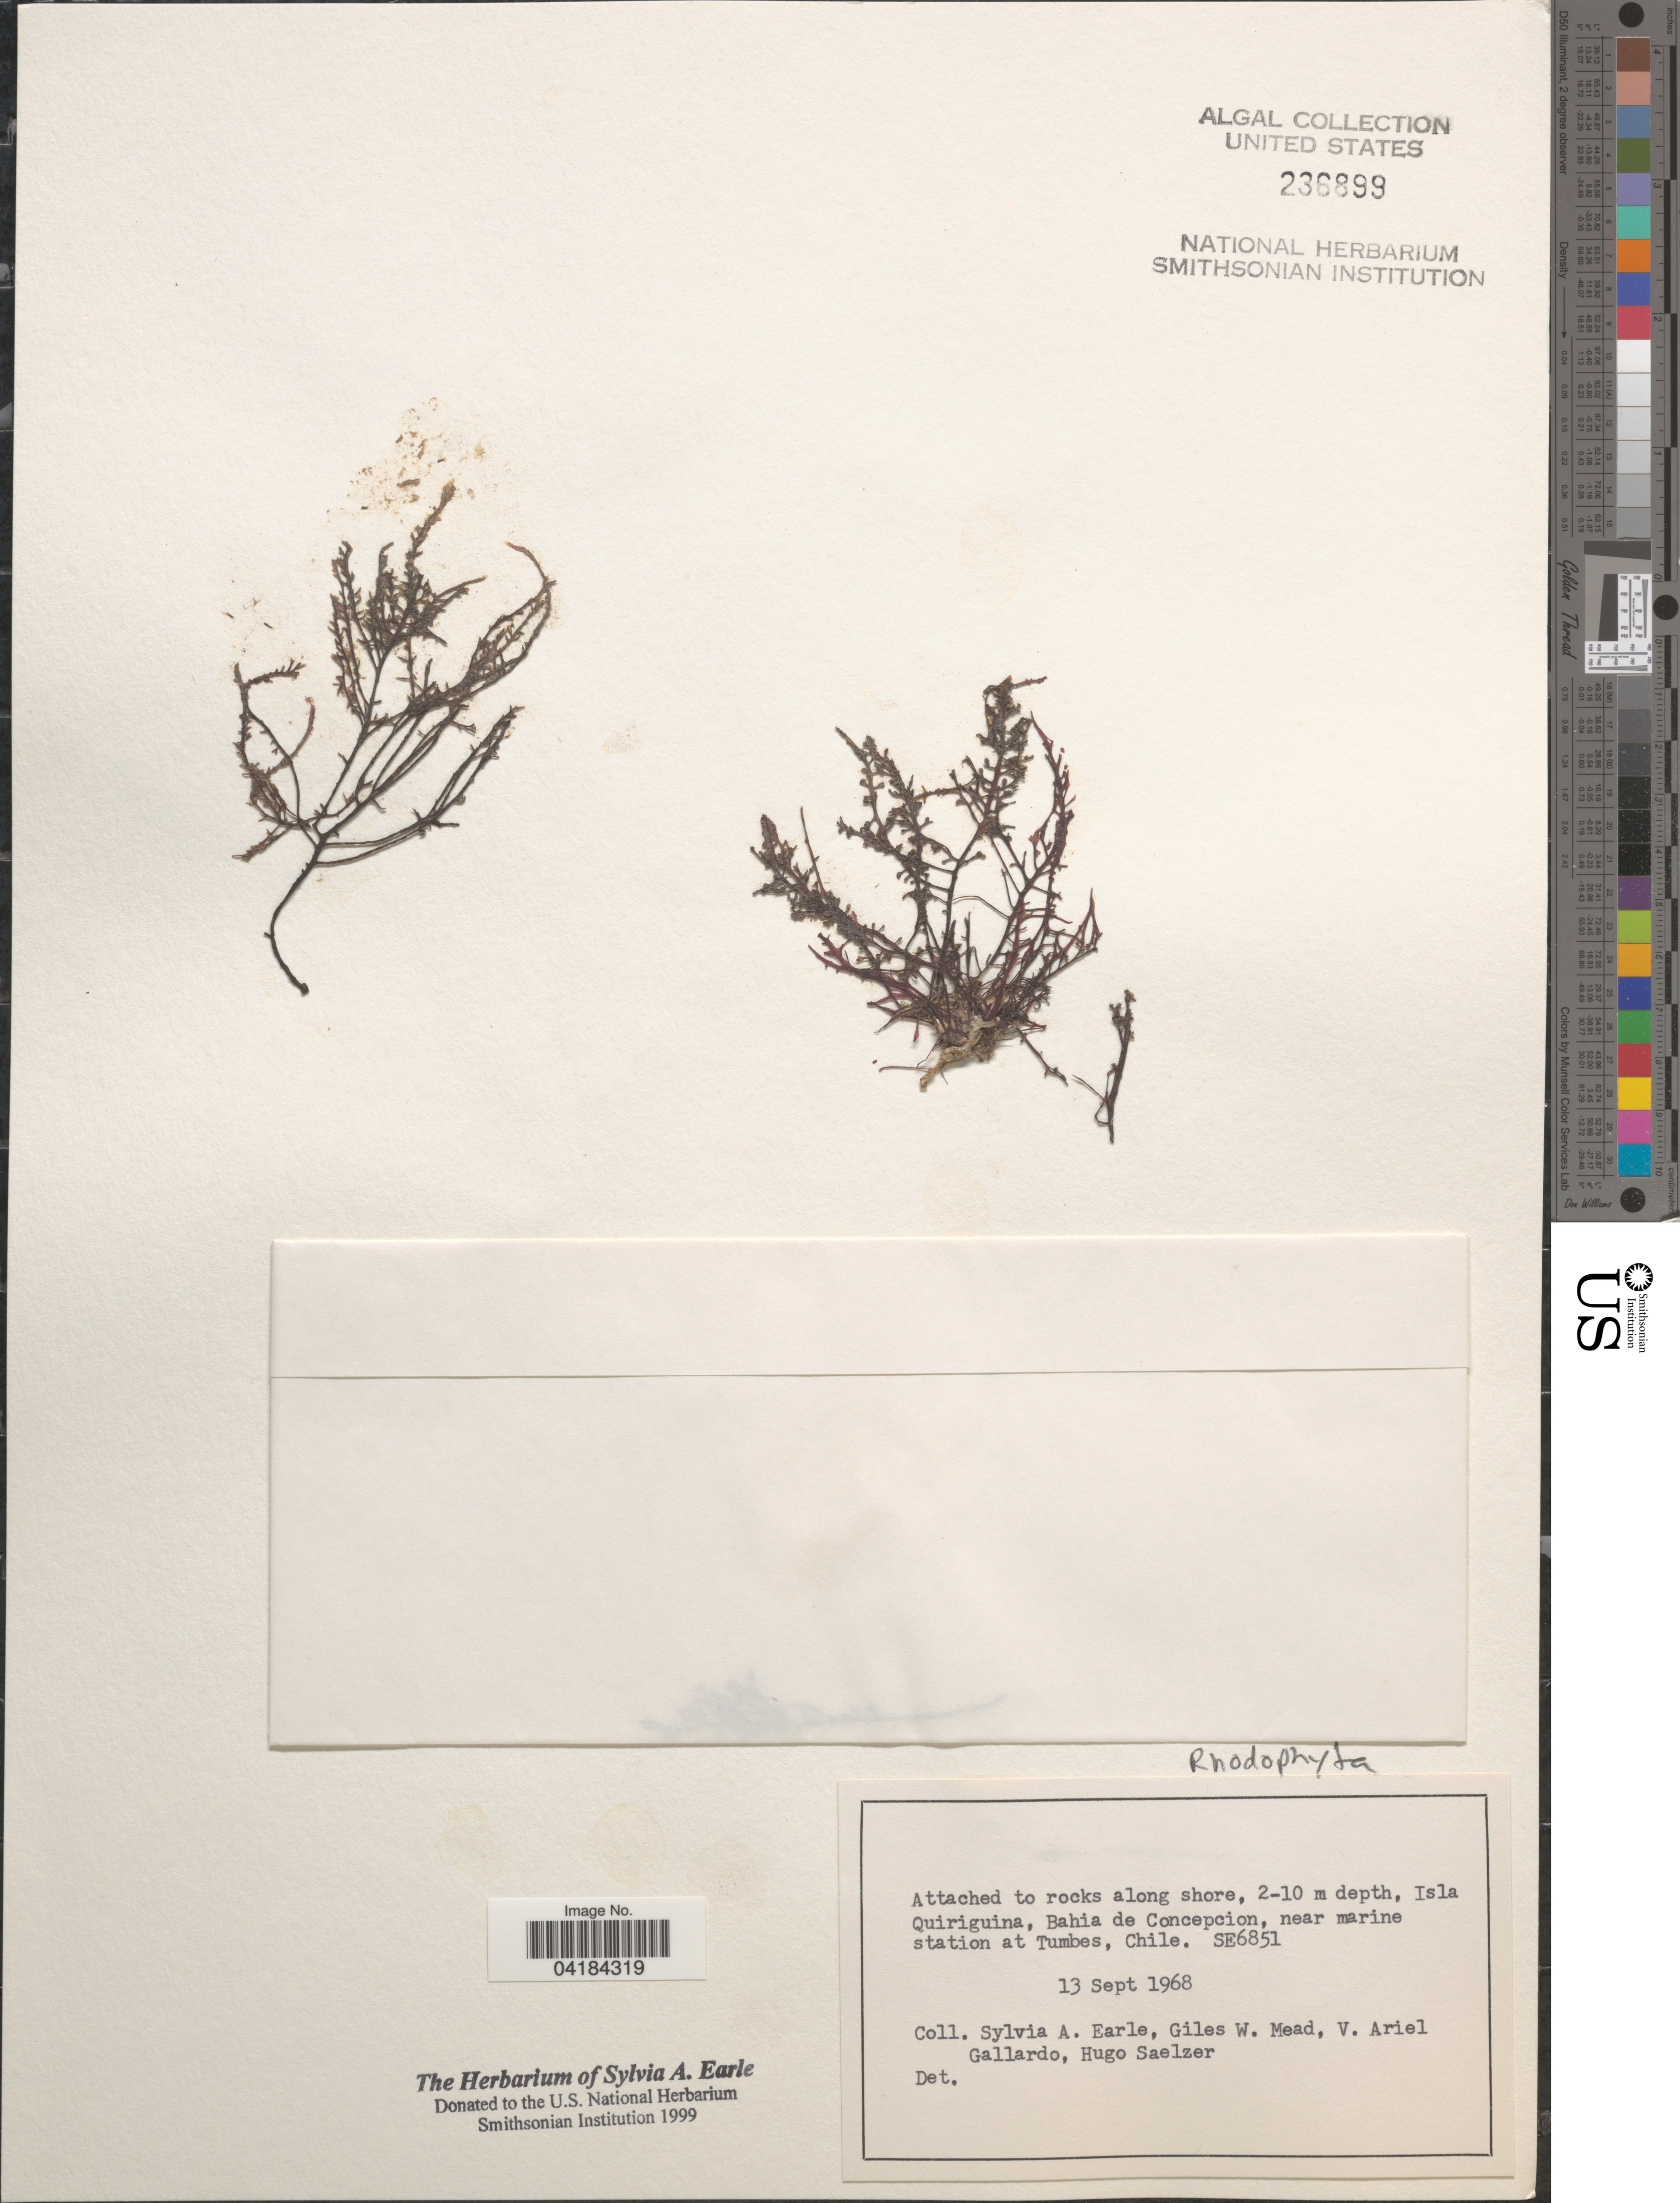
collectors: S. A. Earle, G. W. Mead, V. Gallardo & H. Saelzer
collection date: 1968-09-13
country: Chile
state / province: Bio-Bío (VIII)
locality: Isla Quiriguina [ = Quiriquina], Bahia de Concepcion, near marine station at Tumbes. SE6851.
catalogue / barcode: US 236899